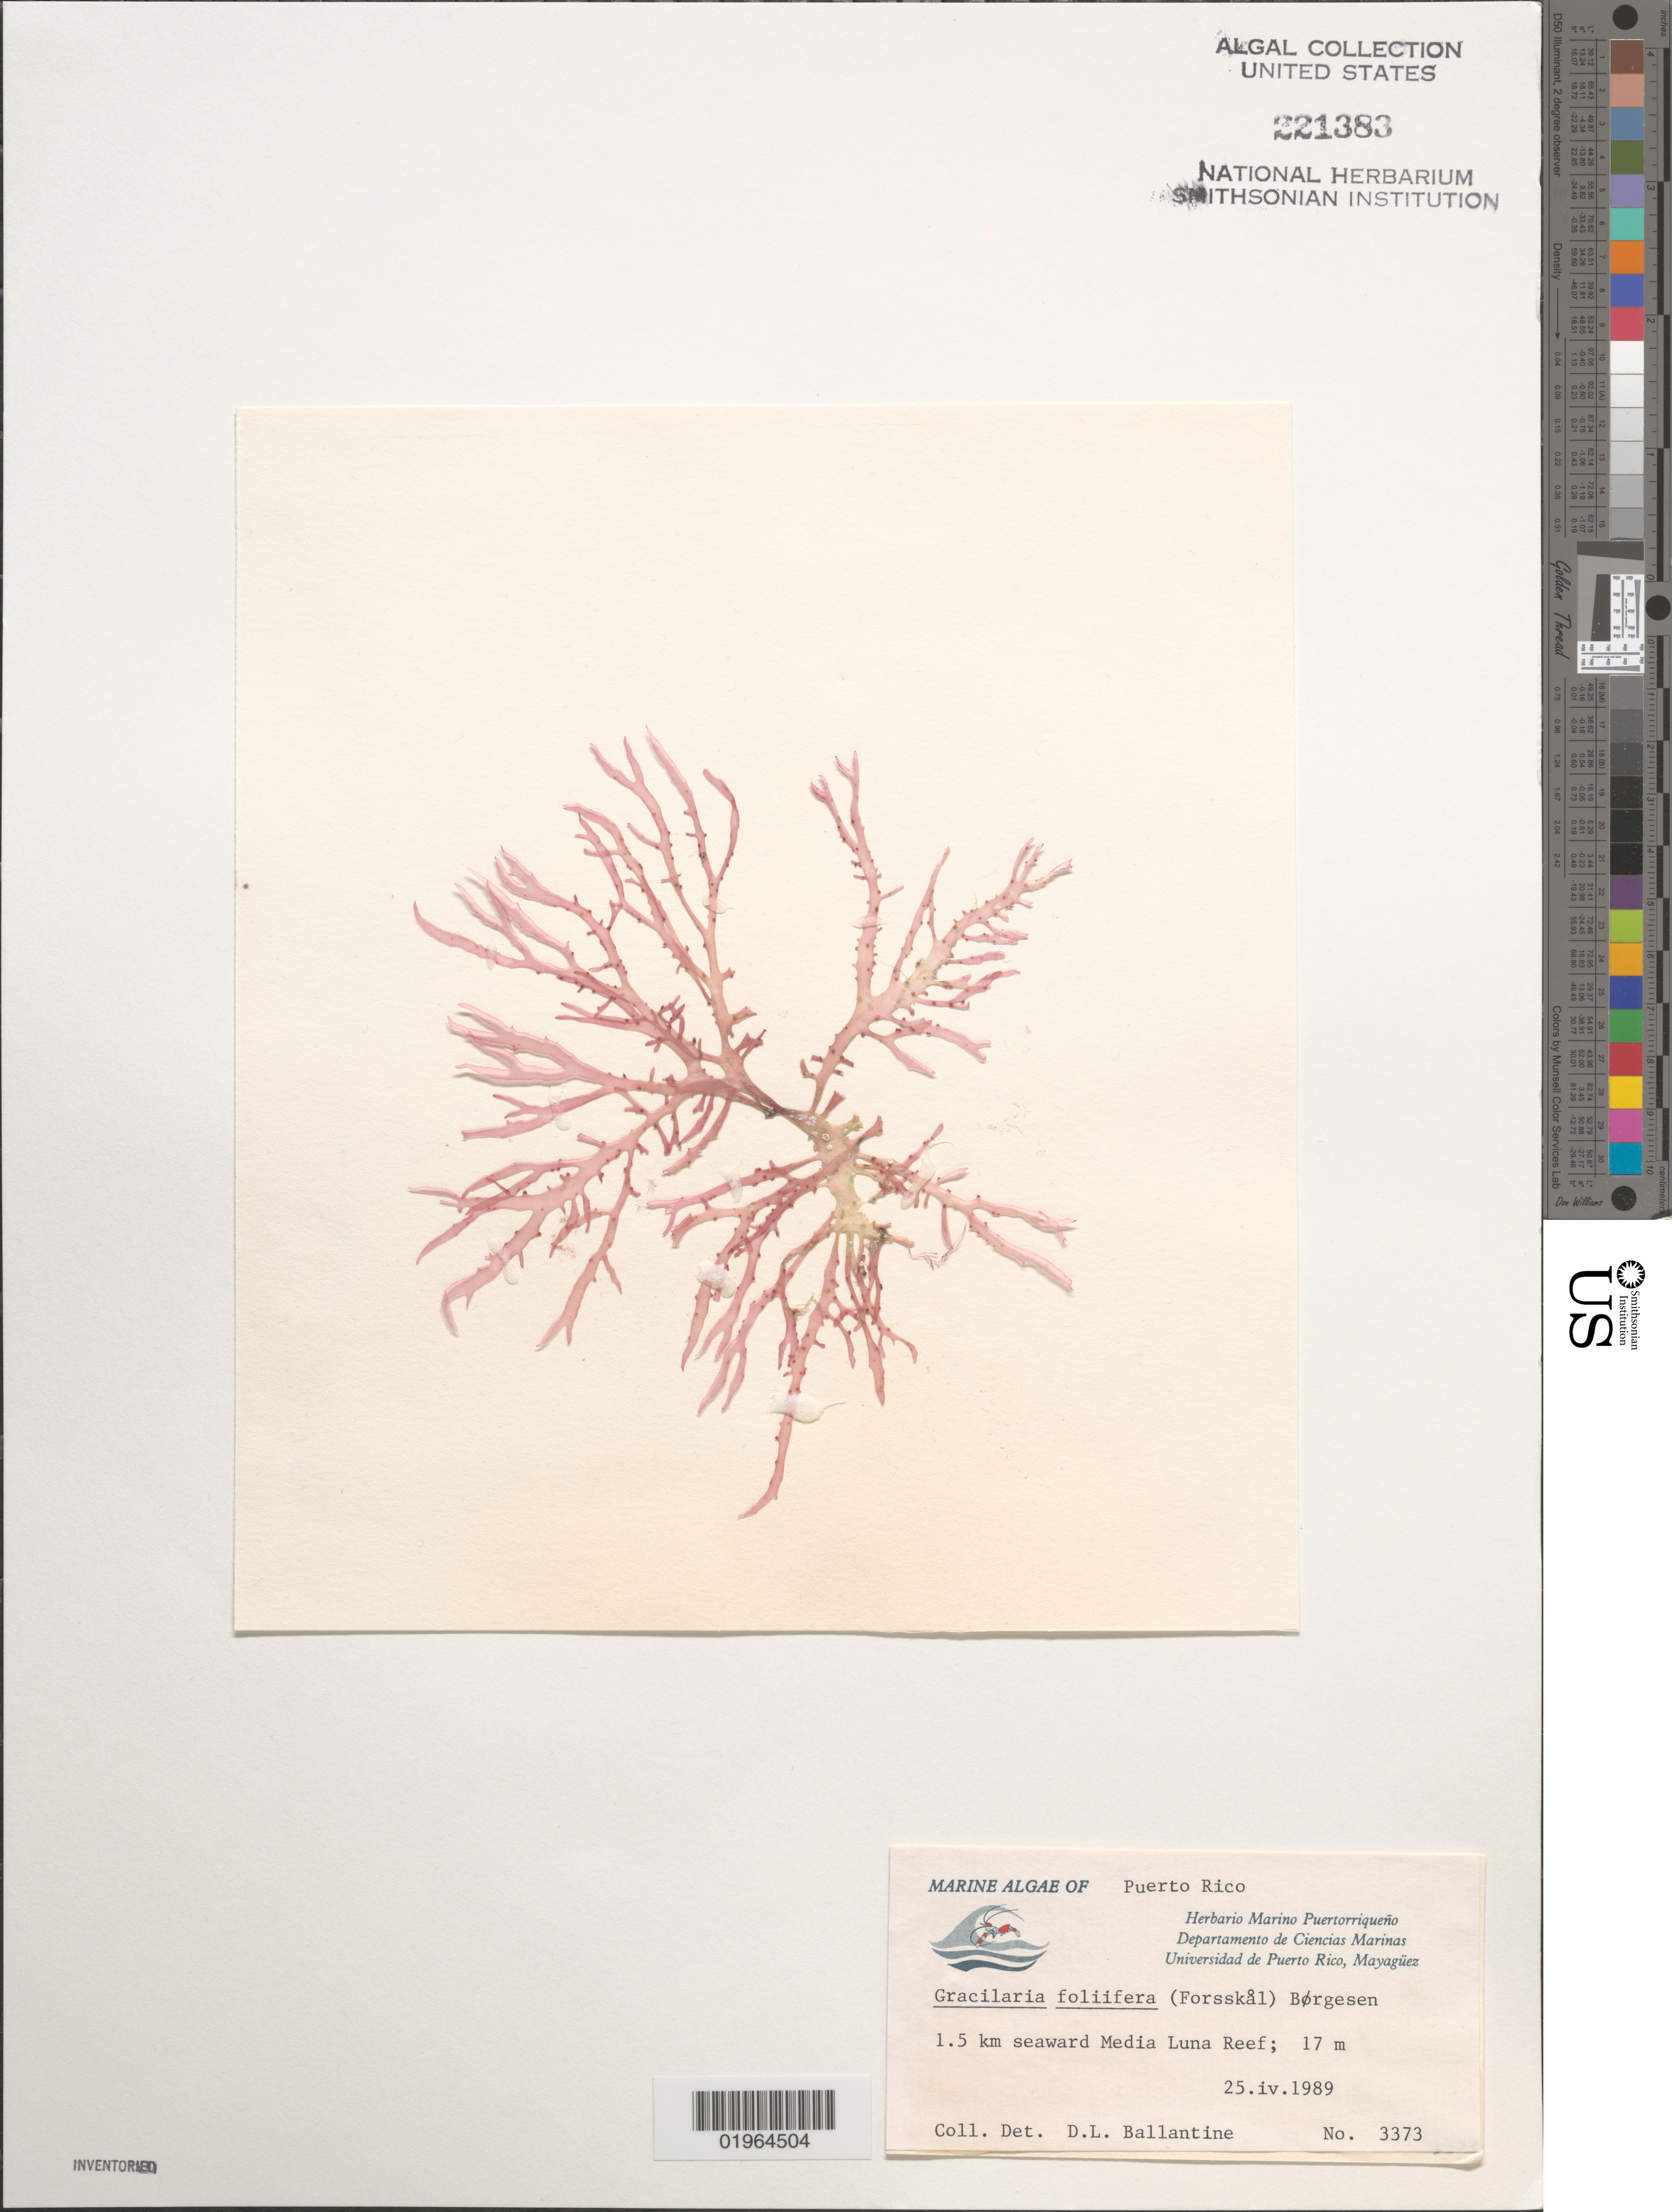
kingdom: Plantae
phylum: Rhodophyta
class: Florideophyceae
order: Gracilariales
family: Gracilariaceae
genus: Gracilaria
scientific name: Gracilaria tikvahiae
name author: McLachlan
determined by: Ballantine, D. L.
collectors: D.L. Ballantine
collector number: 3373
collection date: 1989-04-25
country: Puerto Rico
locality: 1.5 km seaward Media Luna Reef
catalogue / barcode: US 221383